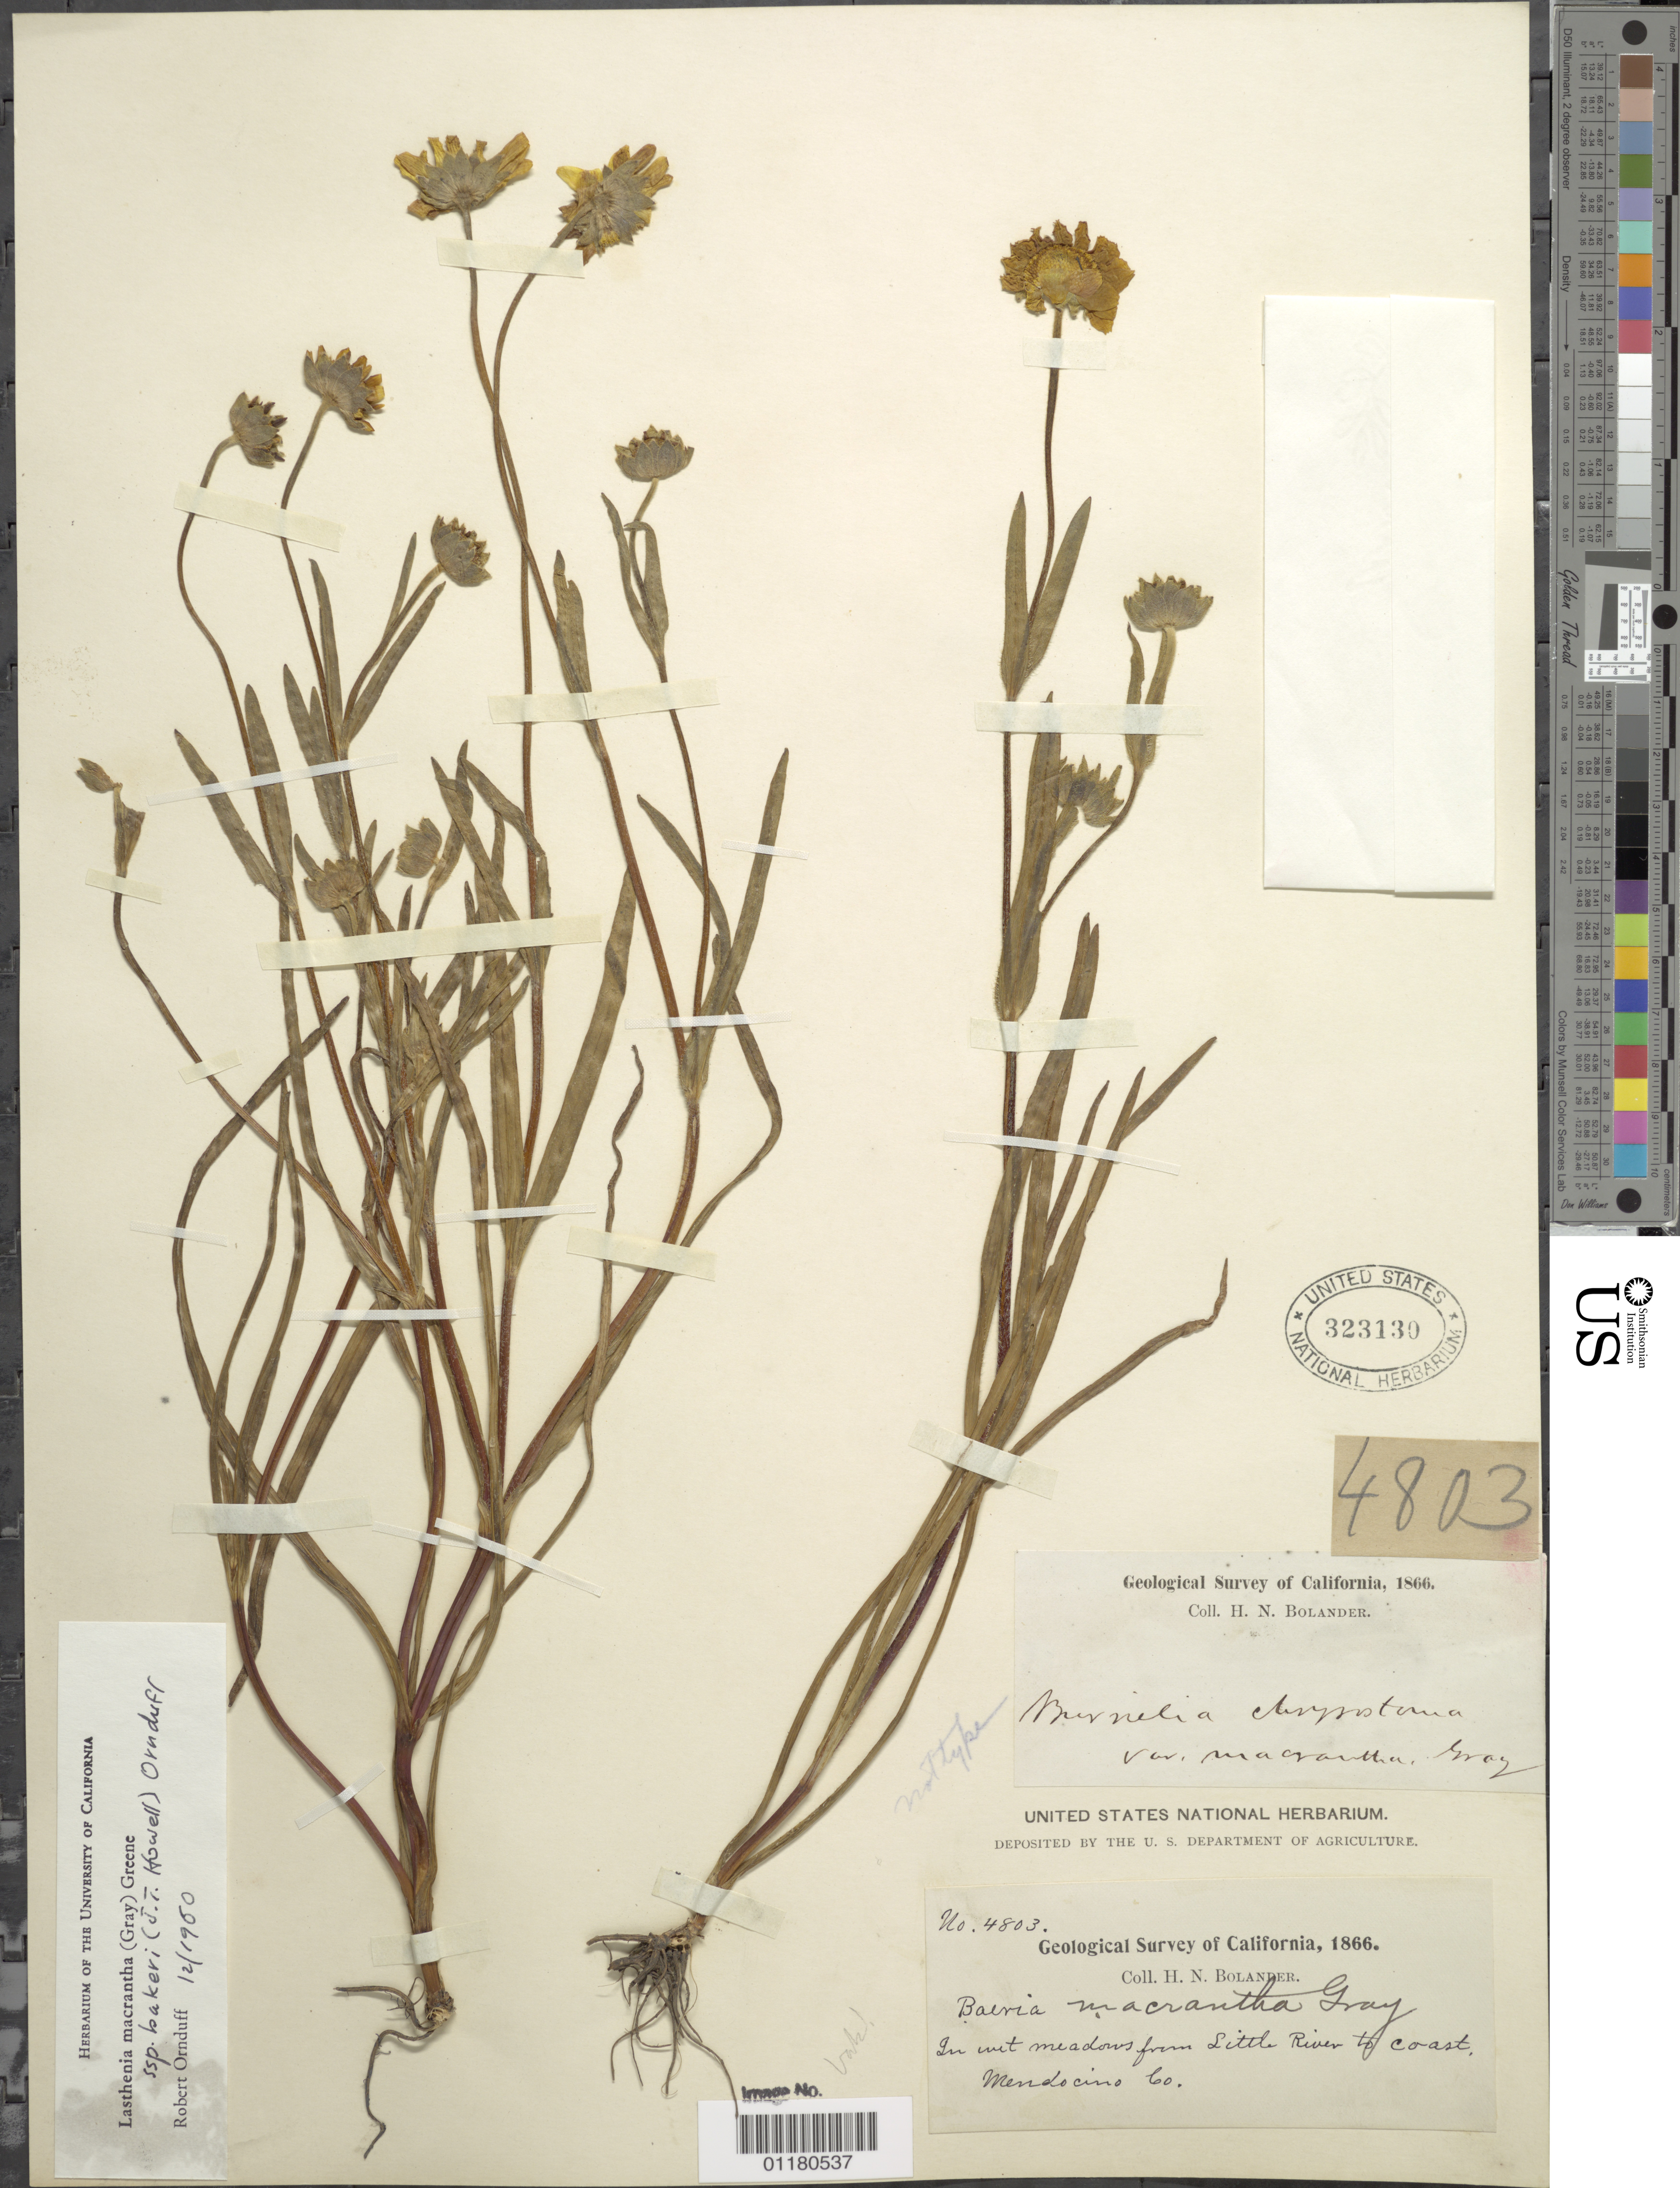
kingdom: Plantae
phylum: Tracheophyta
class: Magnoliopsida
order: Asterales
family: Asteraceae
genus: Lasthenia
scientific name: Lasthenia lasthemia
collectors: H. Bolander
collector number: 4803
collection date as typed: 1866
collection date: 1866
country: United States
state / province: California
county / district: Mendocino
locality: in wet meadows from Little River to coast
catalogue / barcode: US 323130